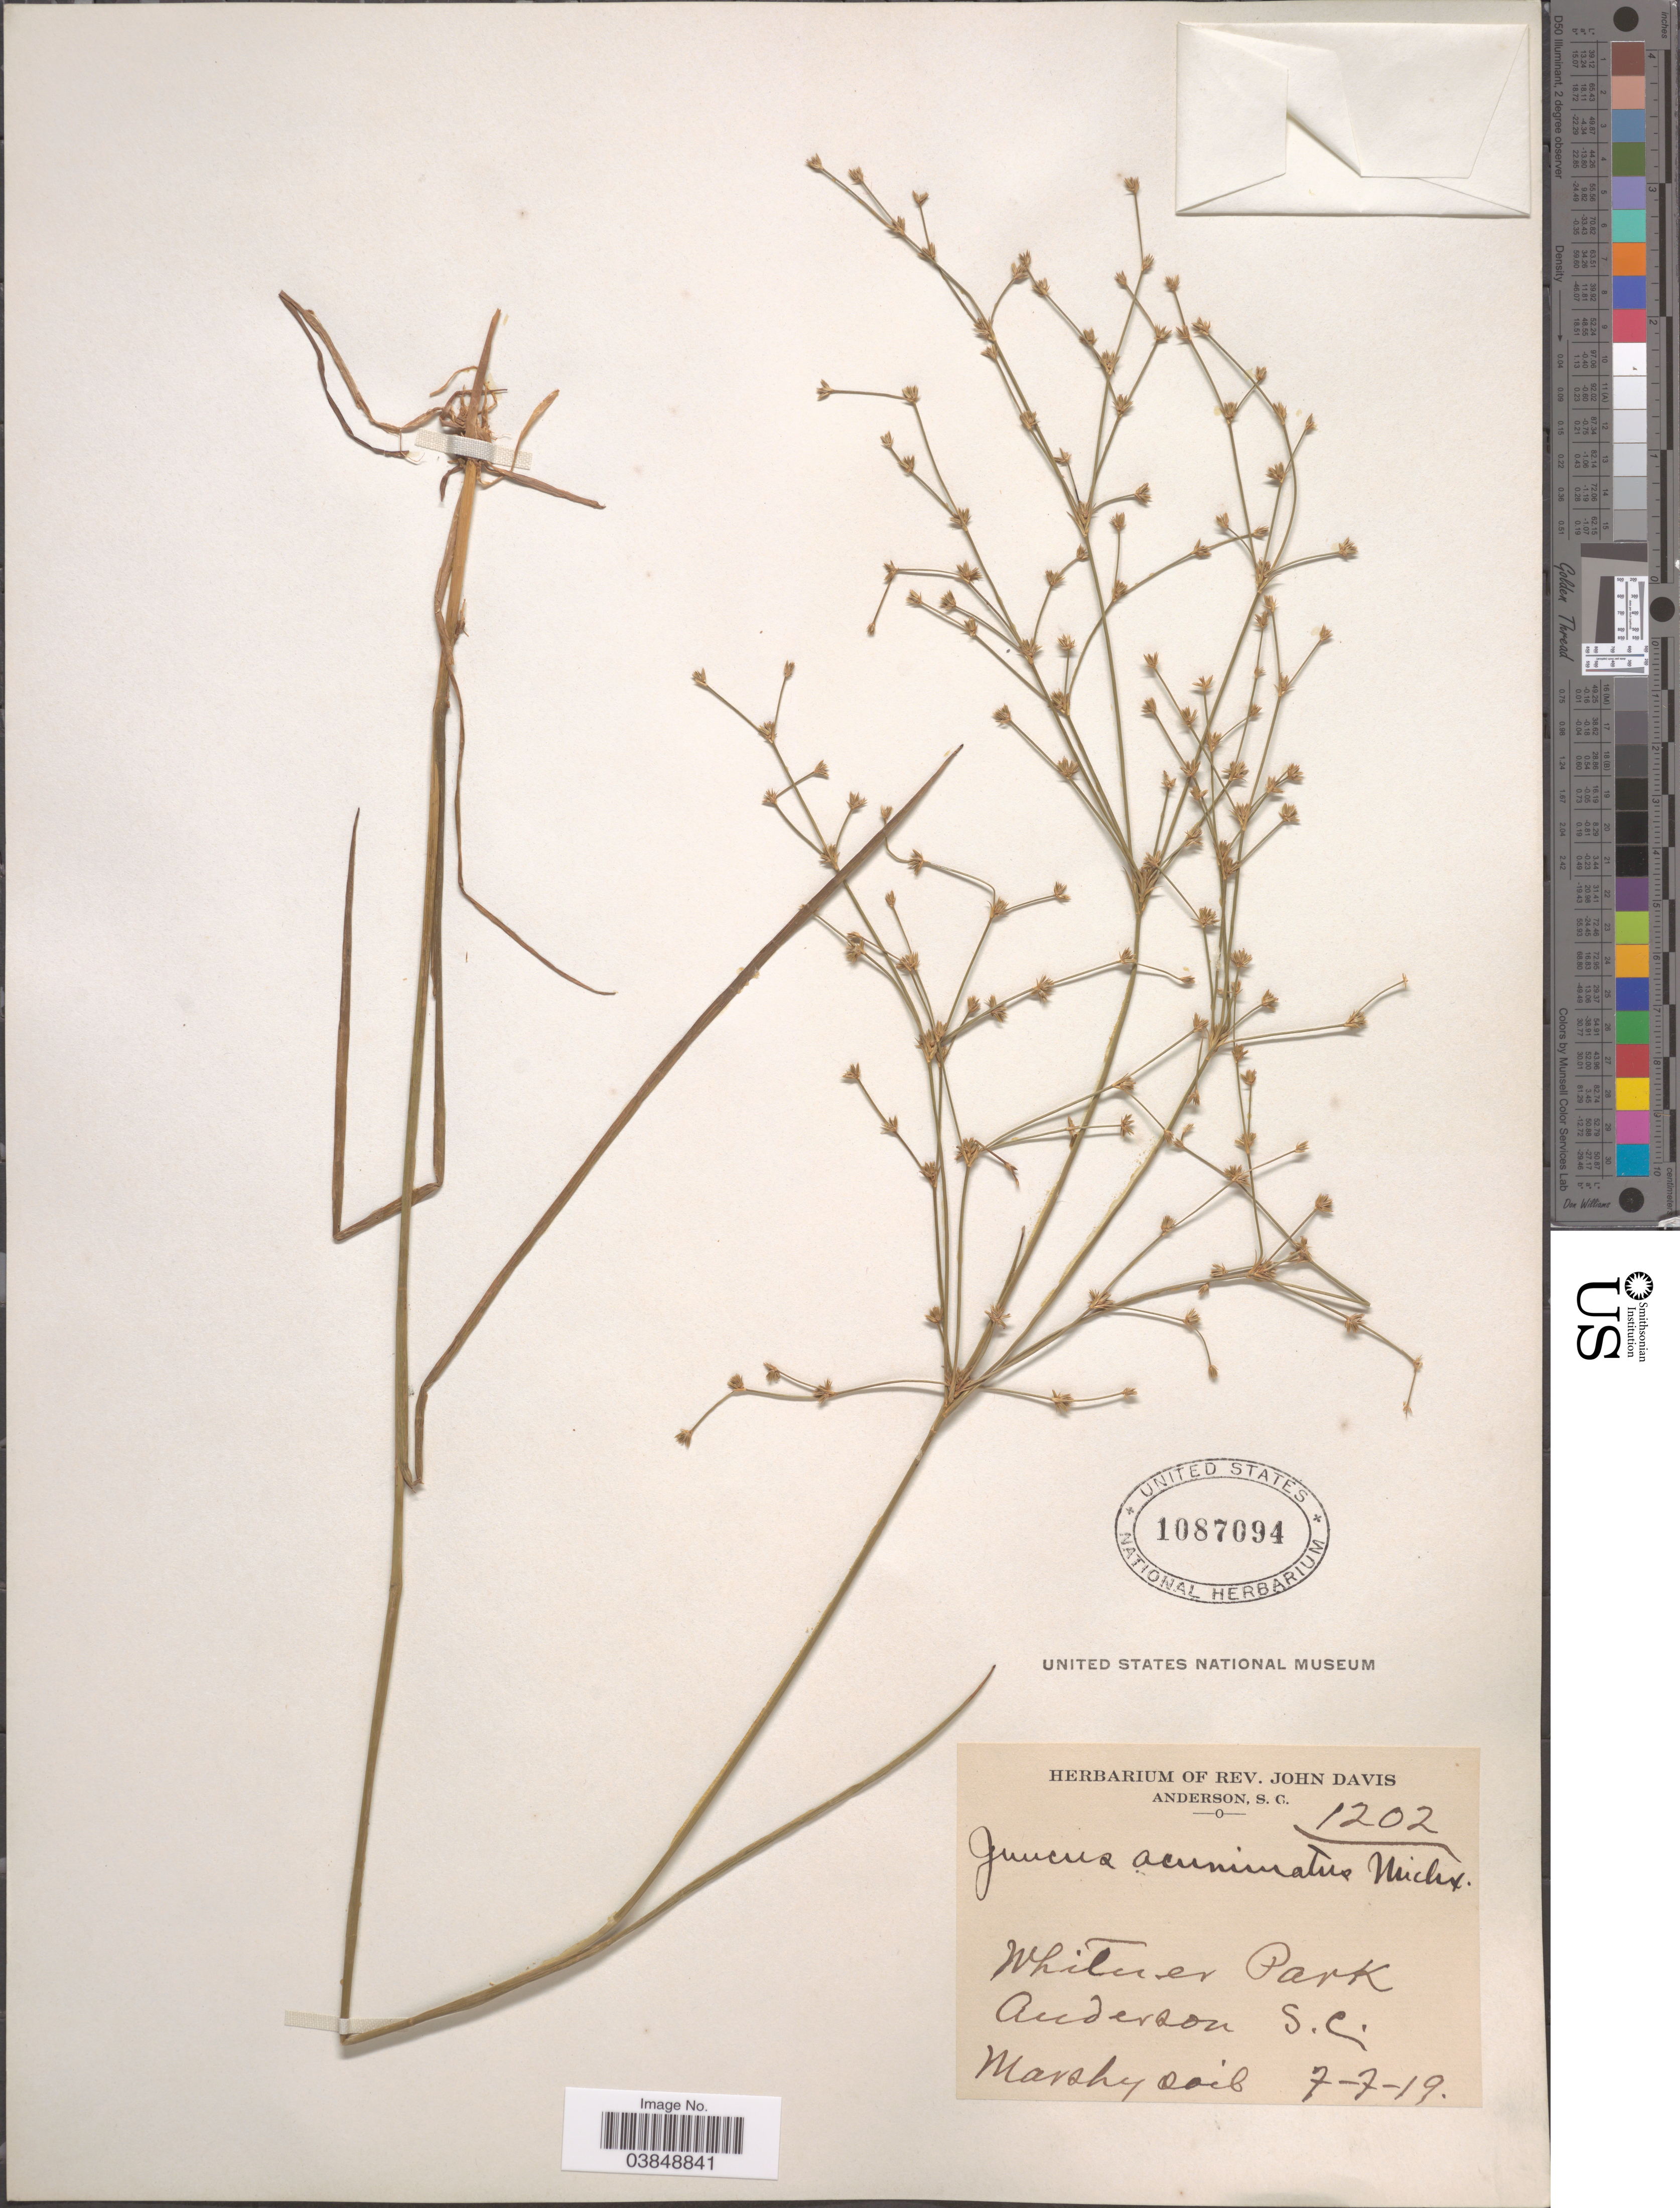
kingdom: Plantae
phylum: Tracheophyta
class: Liliopsida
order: Poales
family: Juncaceae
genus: Juncus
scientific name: Juncus acuminatus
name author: Michx.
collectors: ex herb. Rev. John Davis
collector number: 1202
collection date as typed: Transcribed d/m/y: 7/7/19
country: United States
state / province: South Carolina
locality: Whitner Park. Anderson.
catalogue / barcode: US 1087094